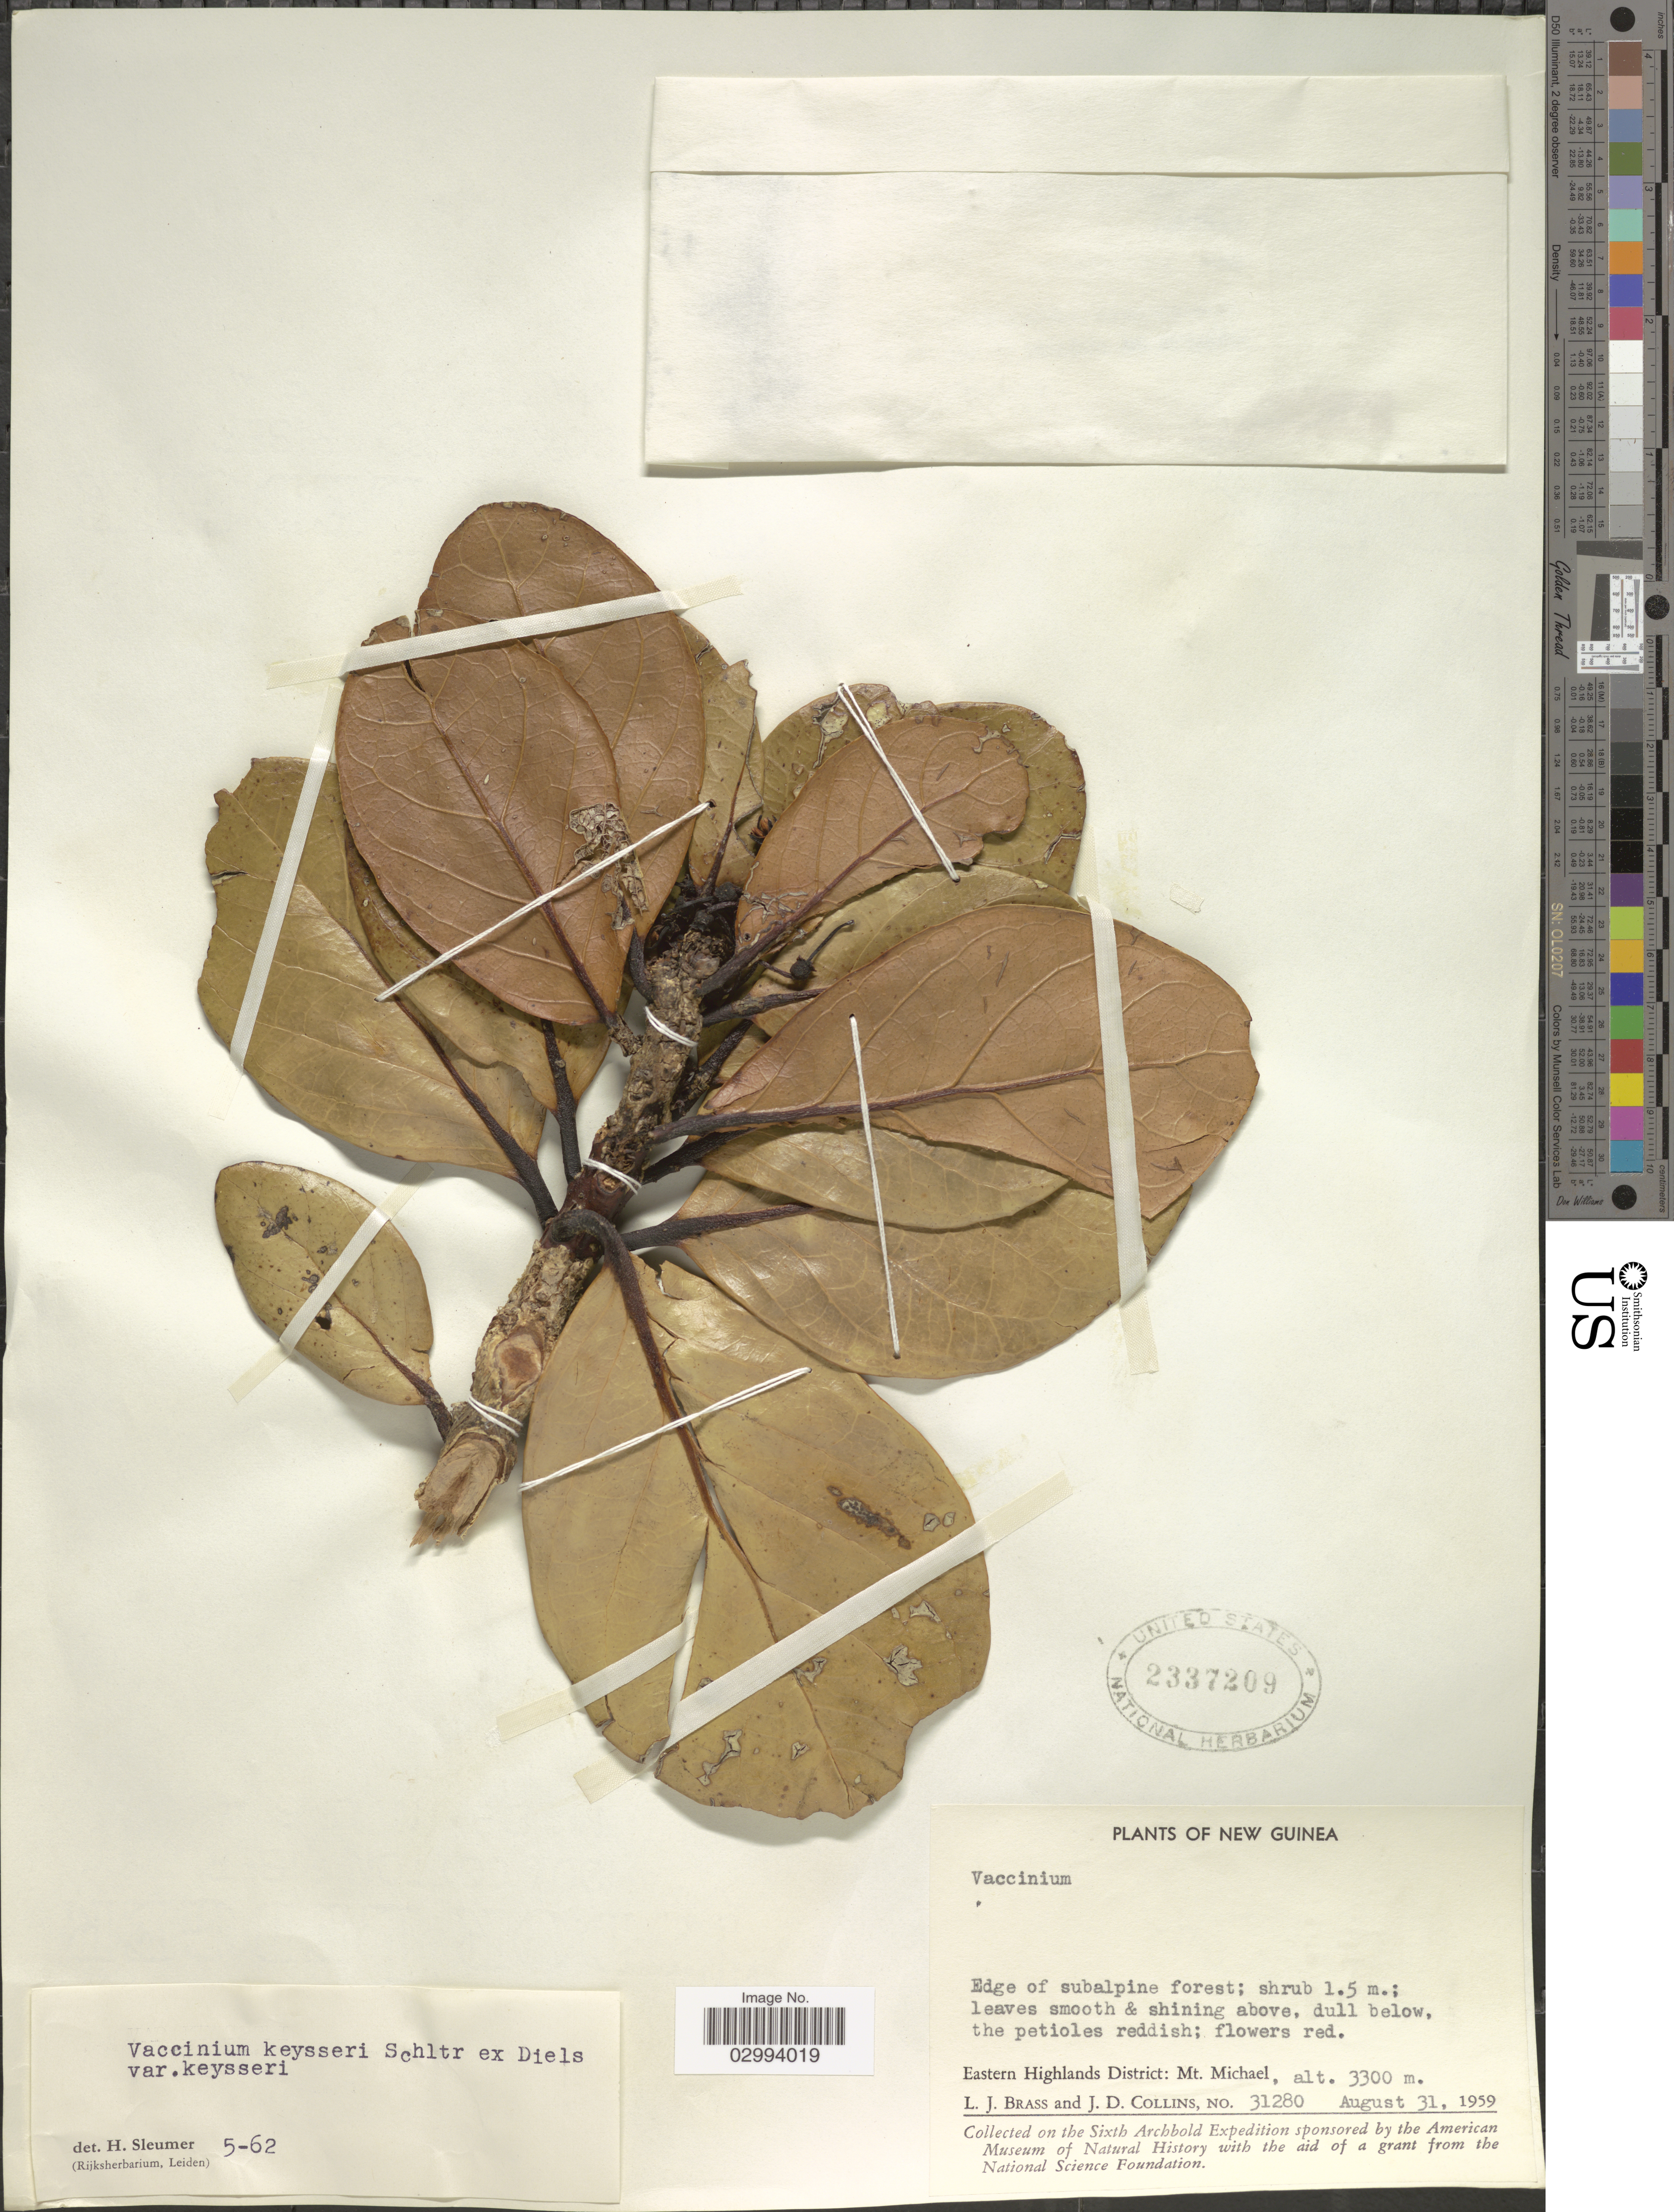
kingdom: Plantae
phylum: Tracheophyta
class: Magnoliopsida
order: Ericales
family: Ericaceae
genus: Dimorphanthera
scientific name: Dimorphanthera keysseri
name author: (Schltr. ex Diels) P.F. Stevens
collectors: L. J. Brass & J. Collins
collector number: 31280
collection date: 1959-08-31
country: Papua New Guinea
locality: New Guinea. Eastern Highlands District: Mt. Michael.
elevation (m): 3300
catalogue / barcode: US 2337209